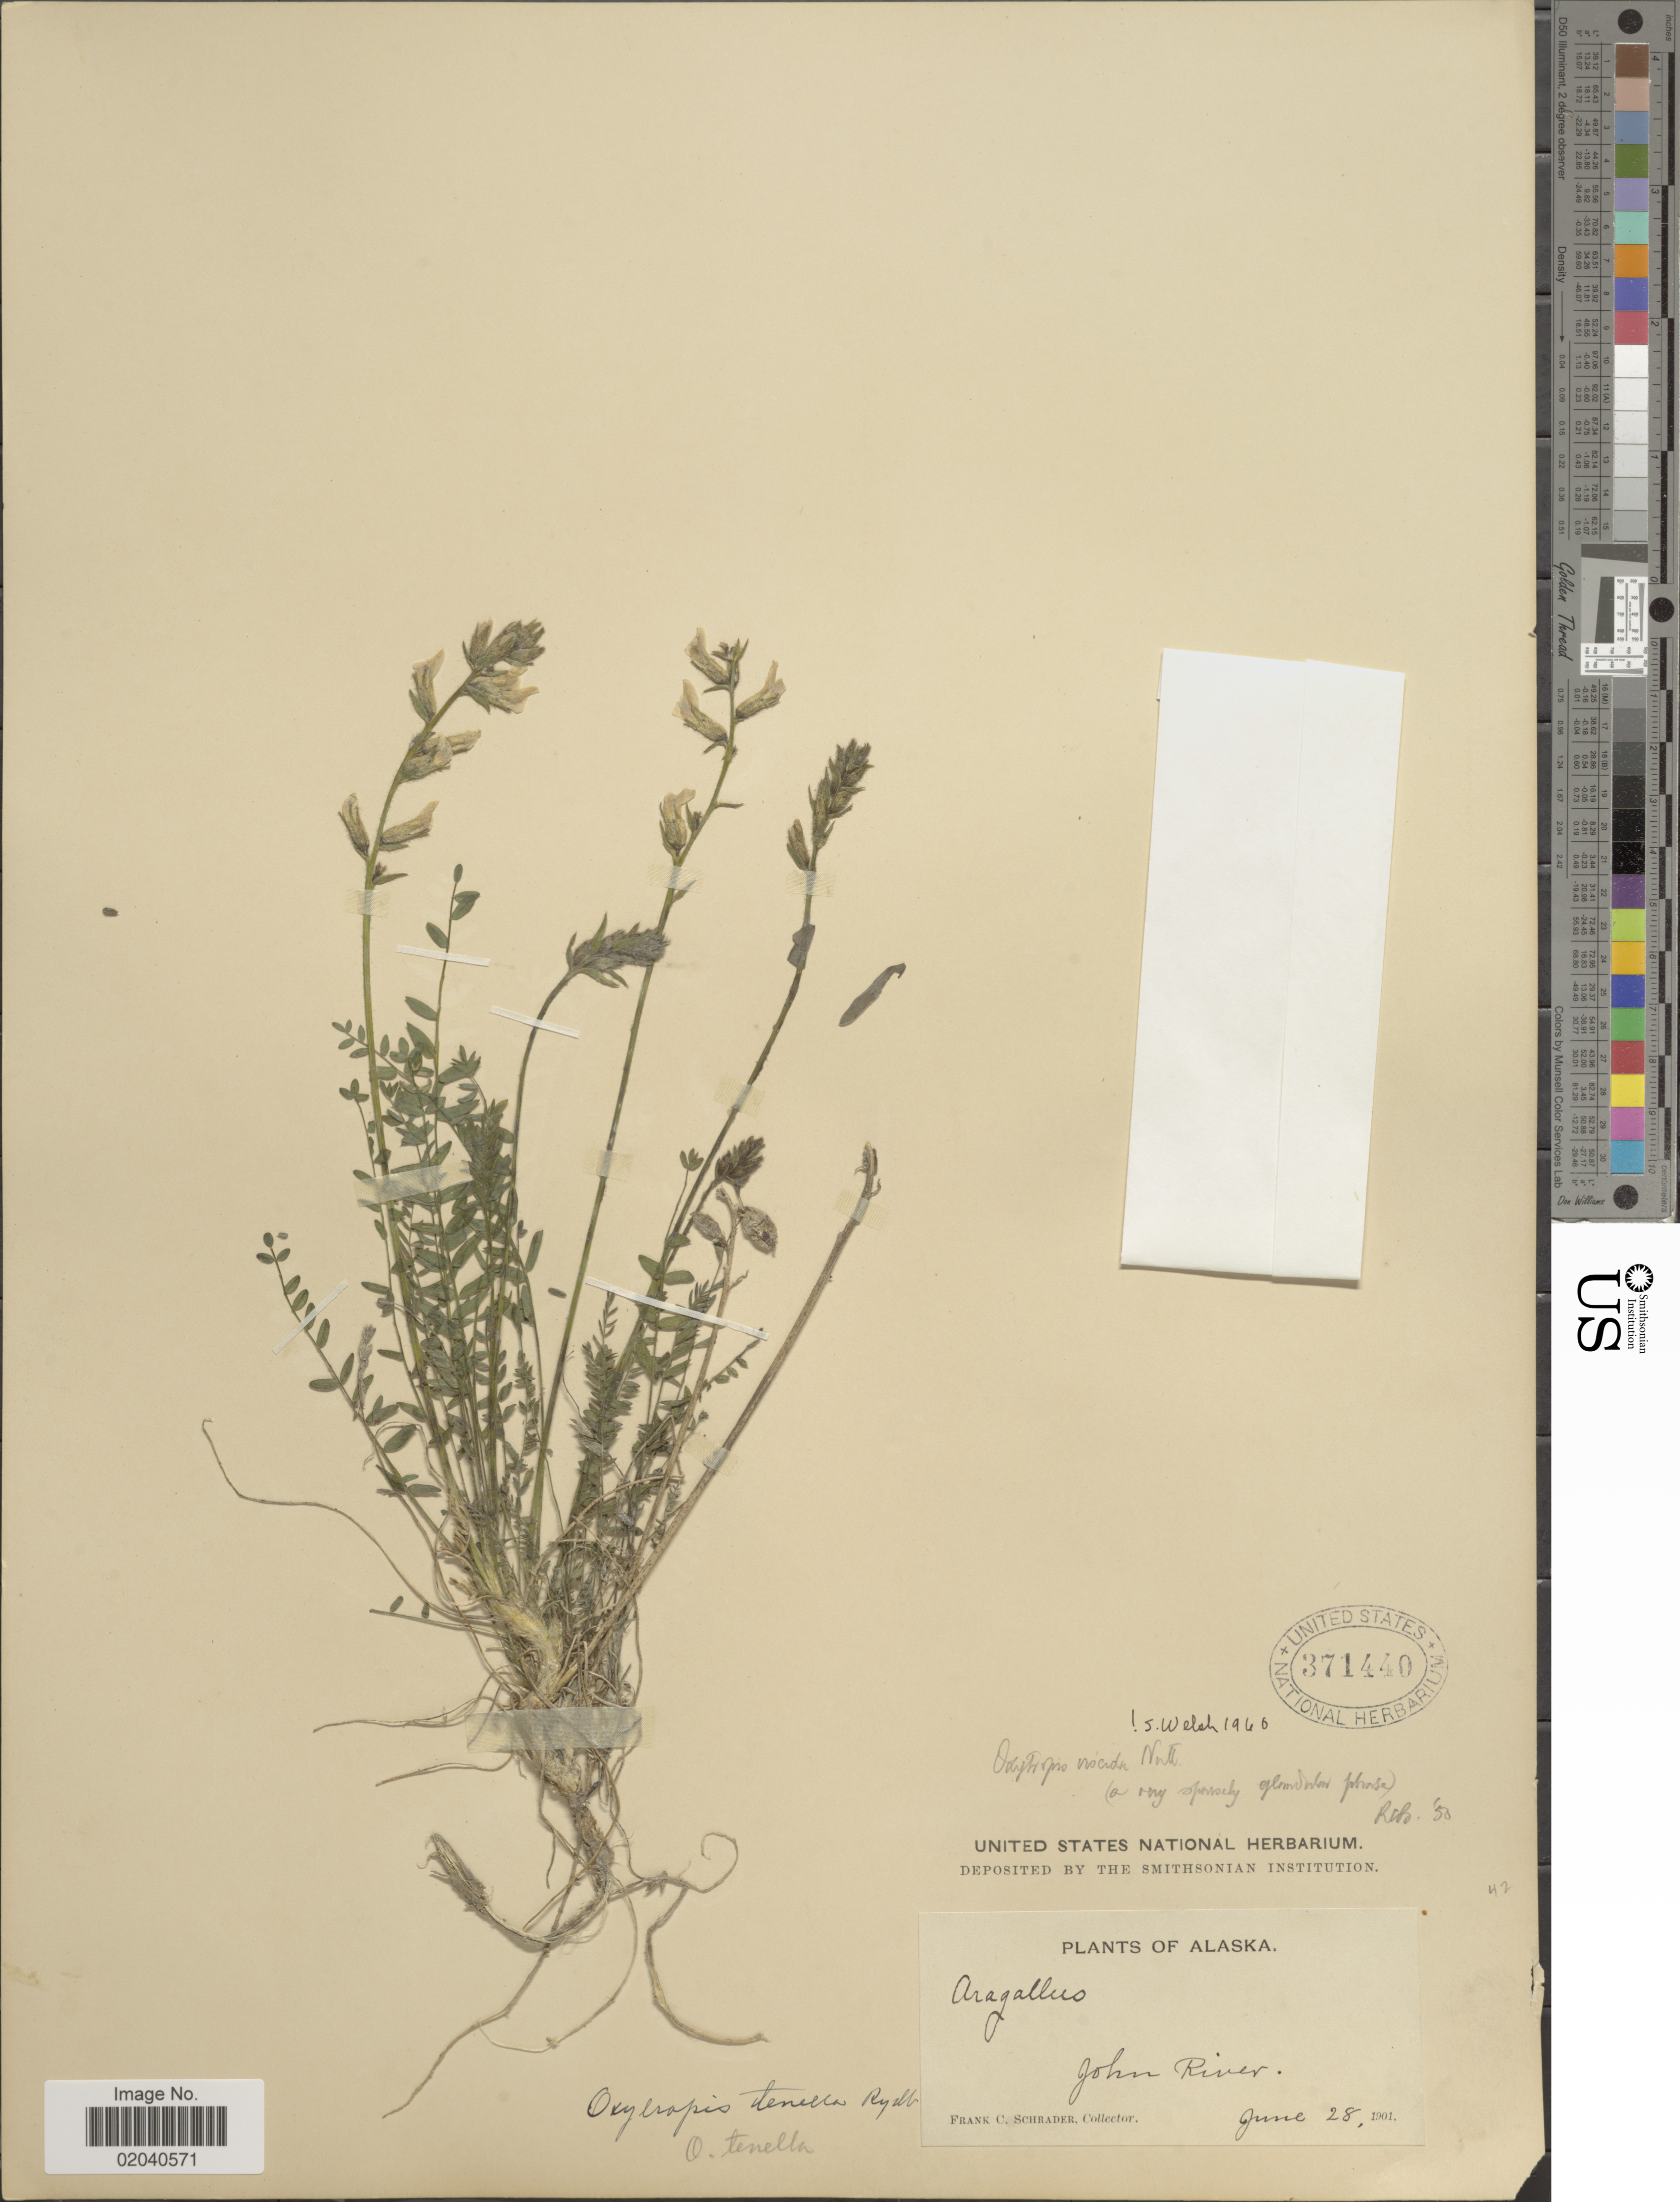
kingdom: Plantae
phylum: Tracheophyta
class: Magnoliopsida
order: Fabales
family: Fabaceae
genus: Oxytropis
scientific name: Oxytropis viscida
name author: Nutt.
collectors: F. C. Schrader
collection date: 1901-06-28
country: United States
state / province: Alaska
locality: John River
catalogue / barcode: US 371440